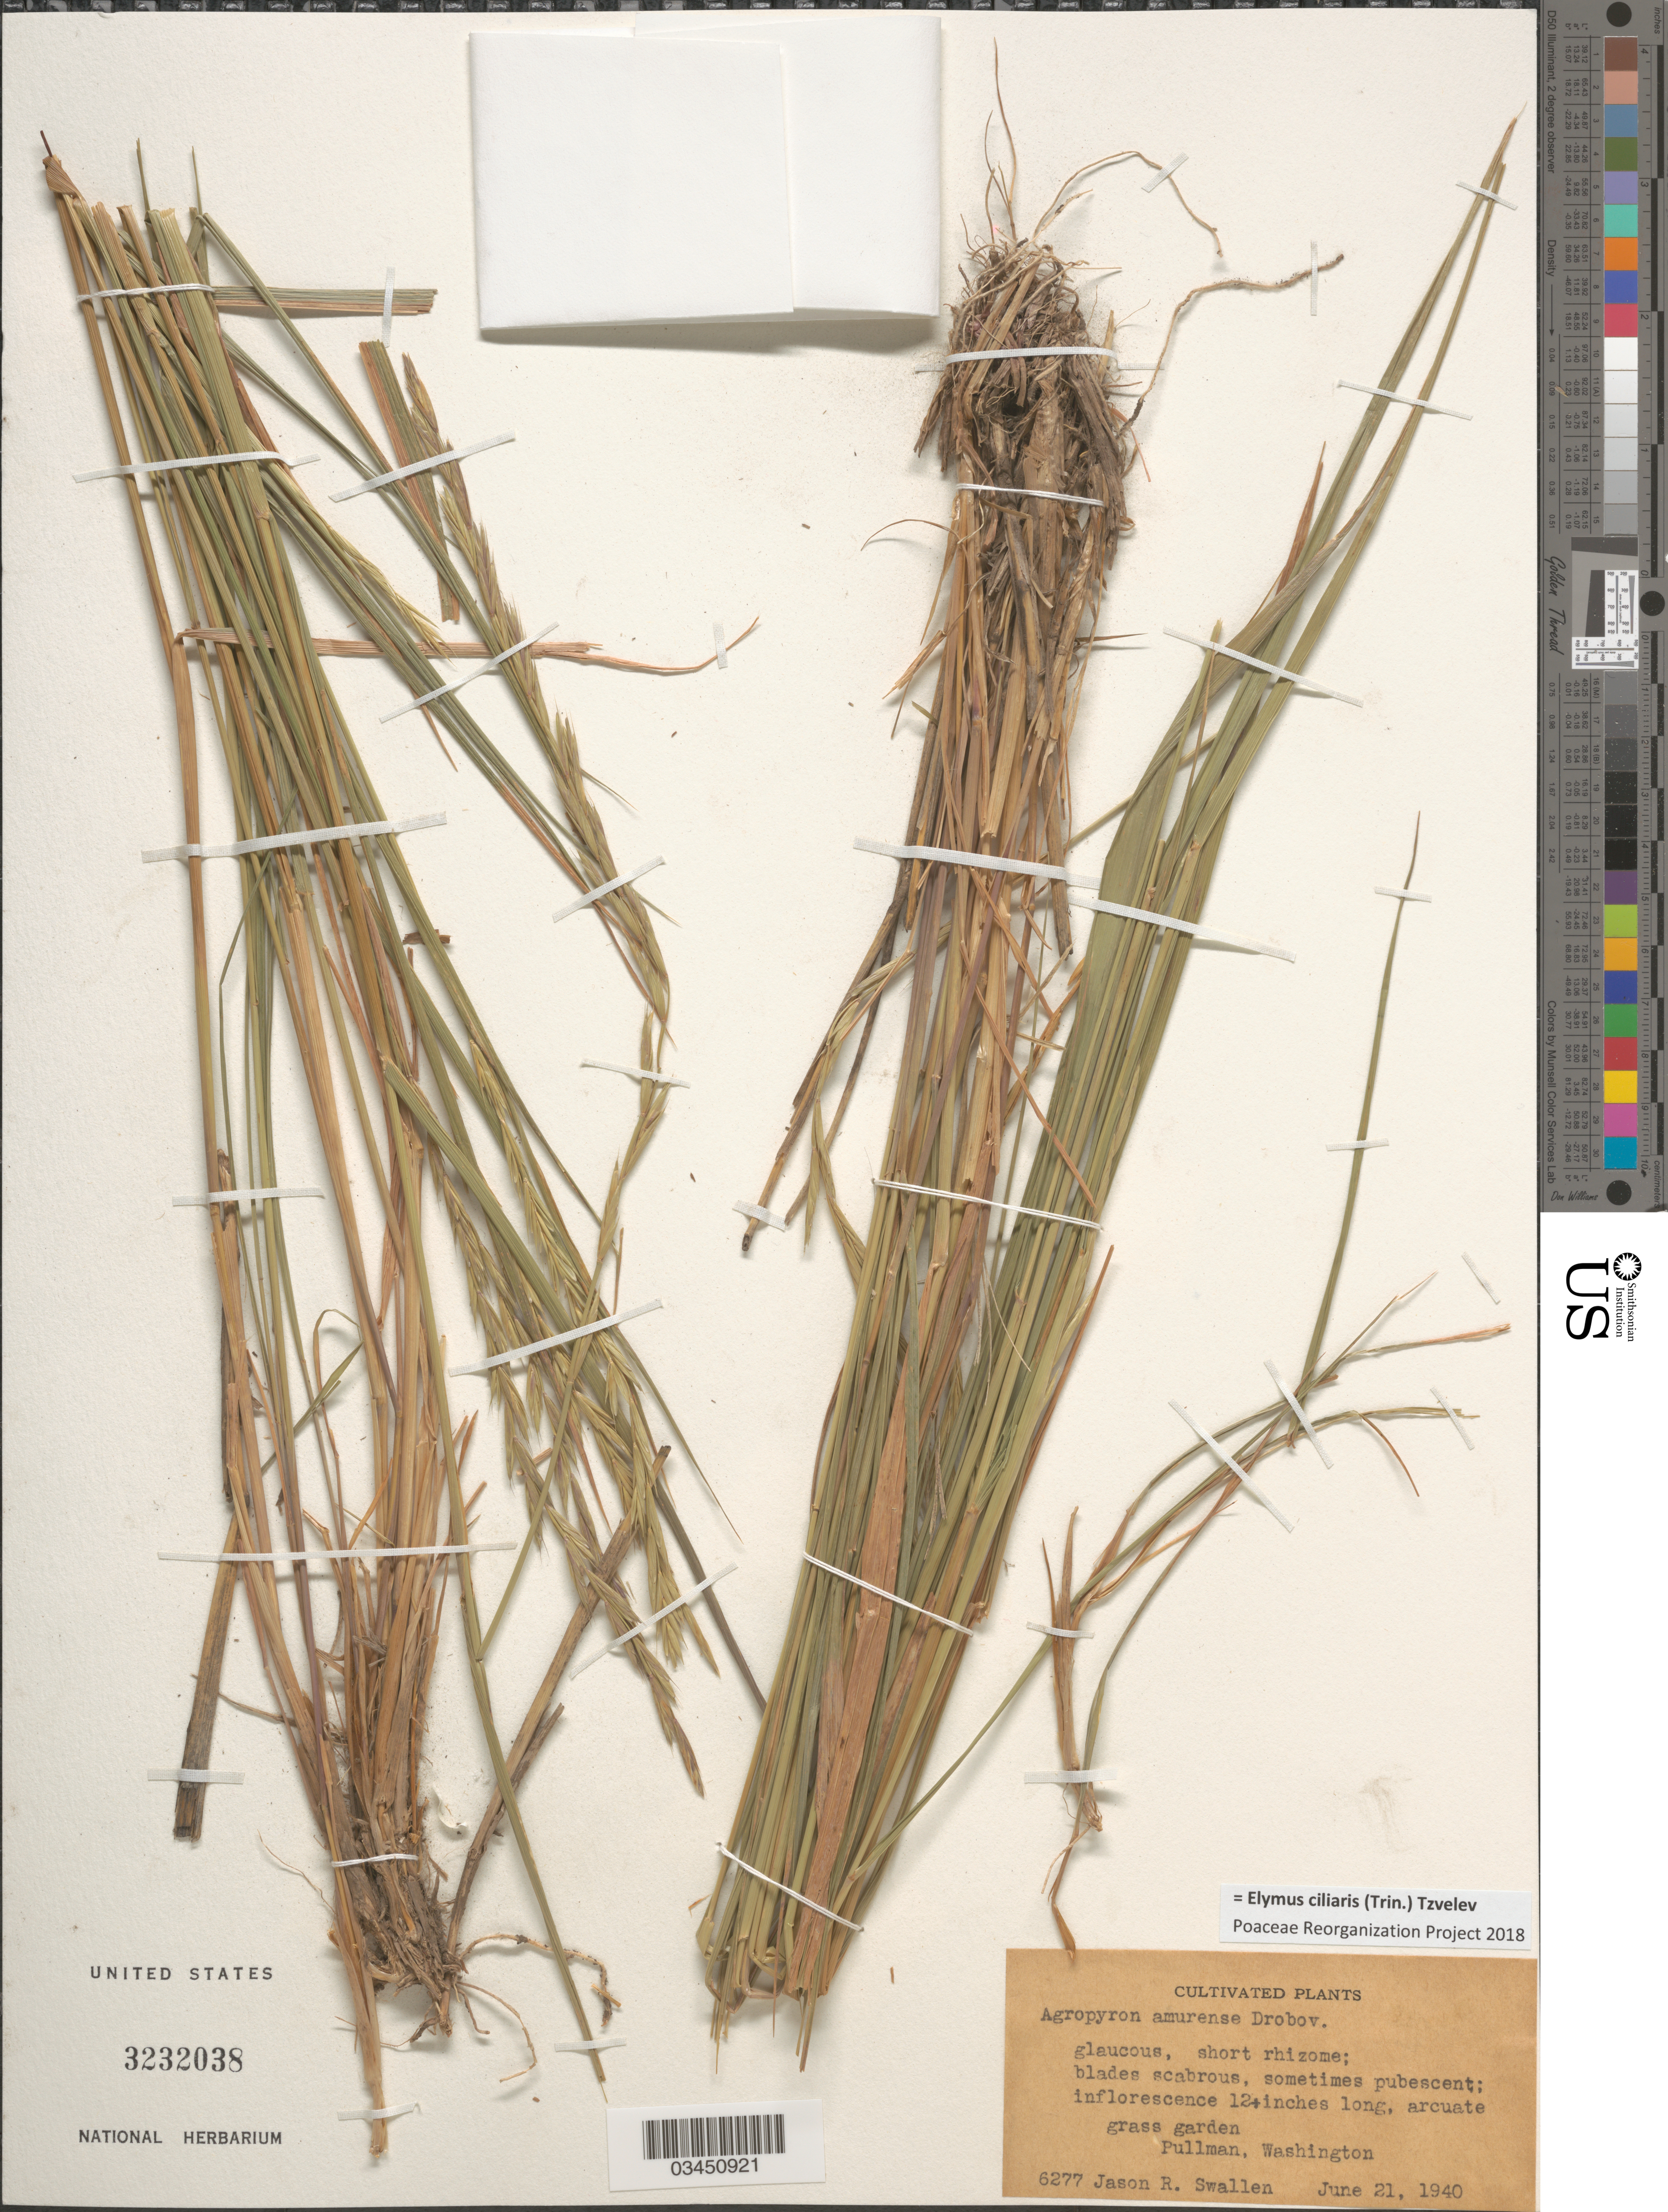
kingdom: Plantae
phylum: Tracheophyta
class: Liliopsida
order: Poales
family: Poaceae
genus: Elymus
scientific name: Elymus ciliaris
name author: (Trin.) Tzvelev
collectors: J. R. Swallen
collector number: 6277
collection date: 1940-06-21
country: United States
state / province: Washington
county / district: Whitman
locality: Grass garden. Pullman.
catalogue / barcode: US 3232038